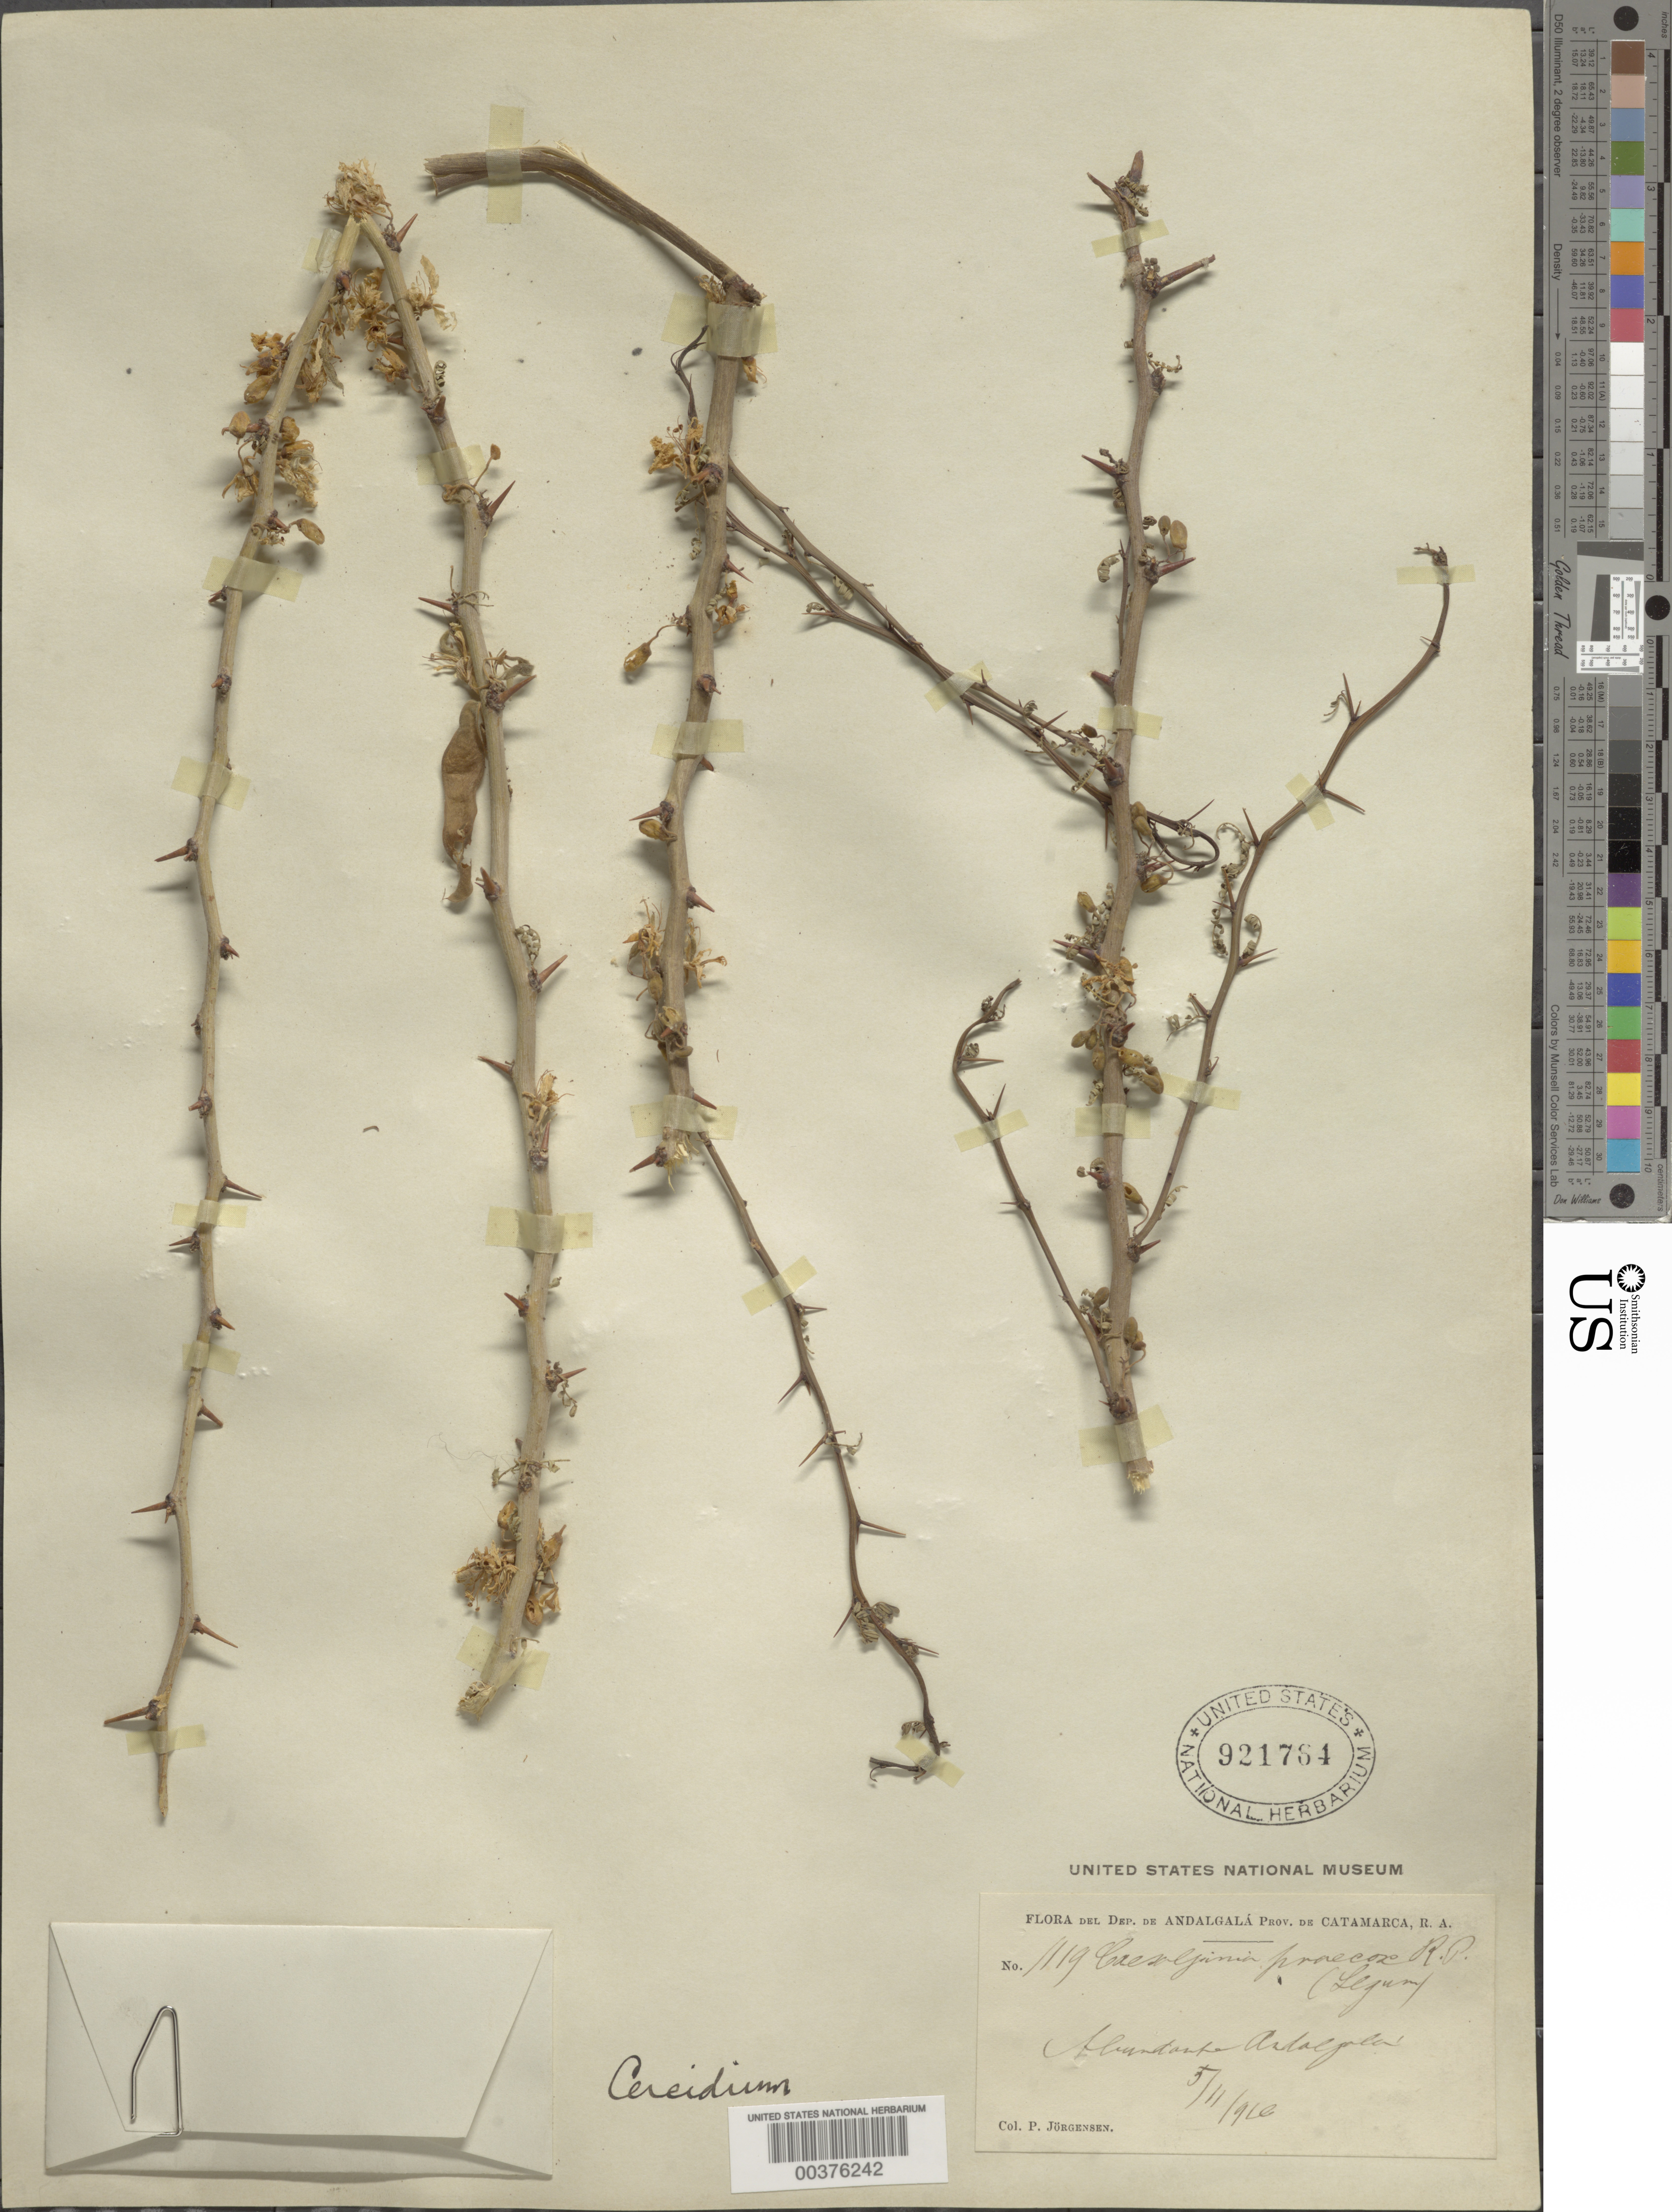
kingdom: Plantae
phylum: Tracheophyta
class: Magnoliopsida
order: Fabales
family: Fabaceae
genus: Parkinsonia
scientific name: Parkinsonia praecox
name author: (Ruiz & Pav.) J.E. Hawkins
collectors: P. Jorgensen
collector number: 1119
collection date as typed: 05 Nov 1910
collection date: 1910-11-05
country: Argentina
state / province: Catamarca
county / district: Andalgalá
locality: Andalgala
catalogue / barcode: US 921764